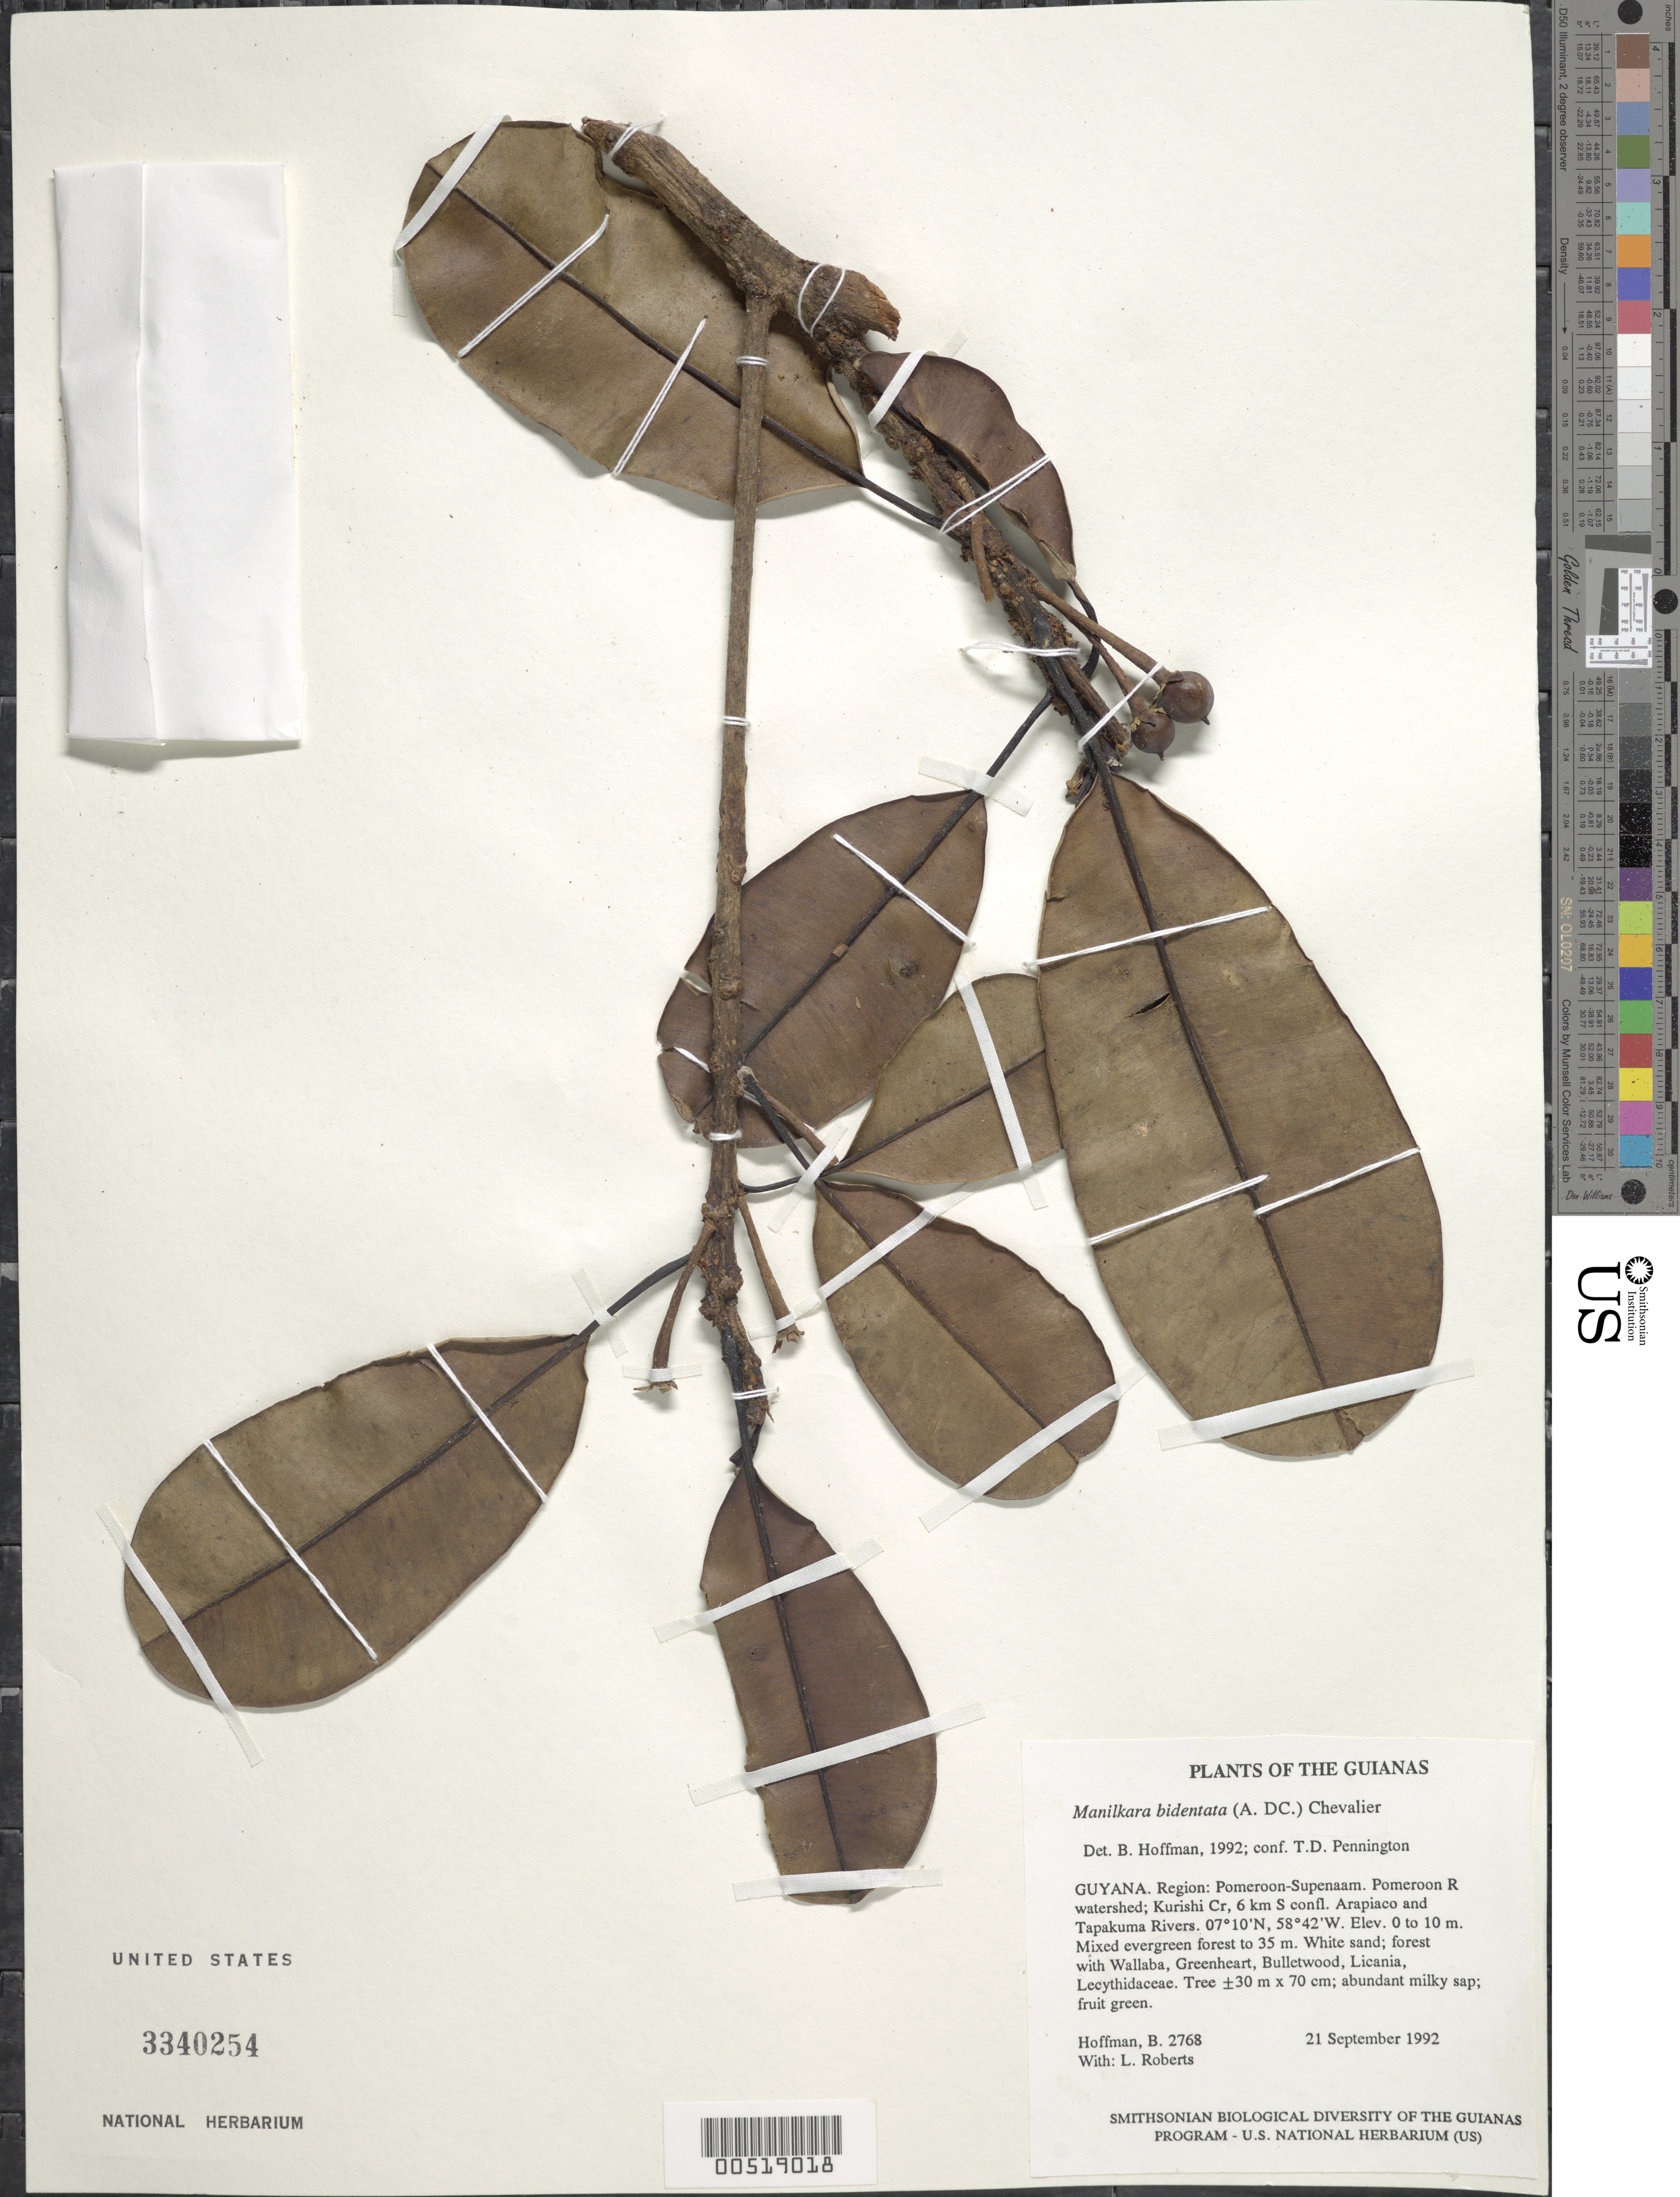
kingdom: Plantae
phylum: Tracheophyta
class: Magnoliopsida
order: Ericales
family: Sapotaceae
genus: Manilkara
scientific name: Manilkara bidentata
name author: (A. DC.) A. Chev.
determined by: Pennington, T. D., (K)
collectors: B. Hoffman & L. Roberts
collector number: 2768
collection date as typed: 21 September 1992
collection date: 1992-09-21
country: Guyana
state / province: Pomeroon-Supenaam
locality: Pomeroon River watershed; Kurishi Creek, 6 km S of confluence of Arapiaco and Tapakuma Rivers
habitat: Mixed evergreen forest to 35 m. White sand; forest with Wallaba, Greenheart, Bulletwood, Licania, Lecythidaceae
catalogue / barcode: US 3340254